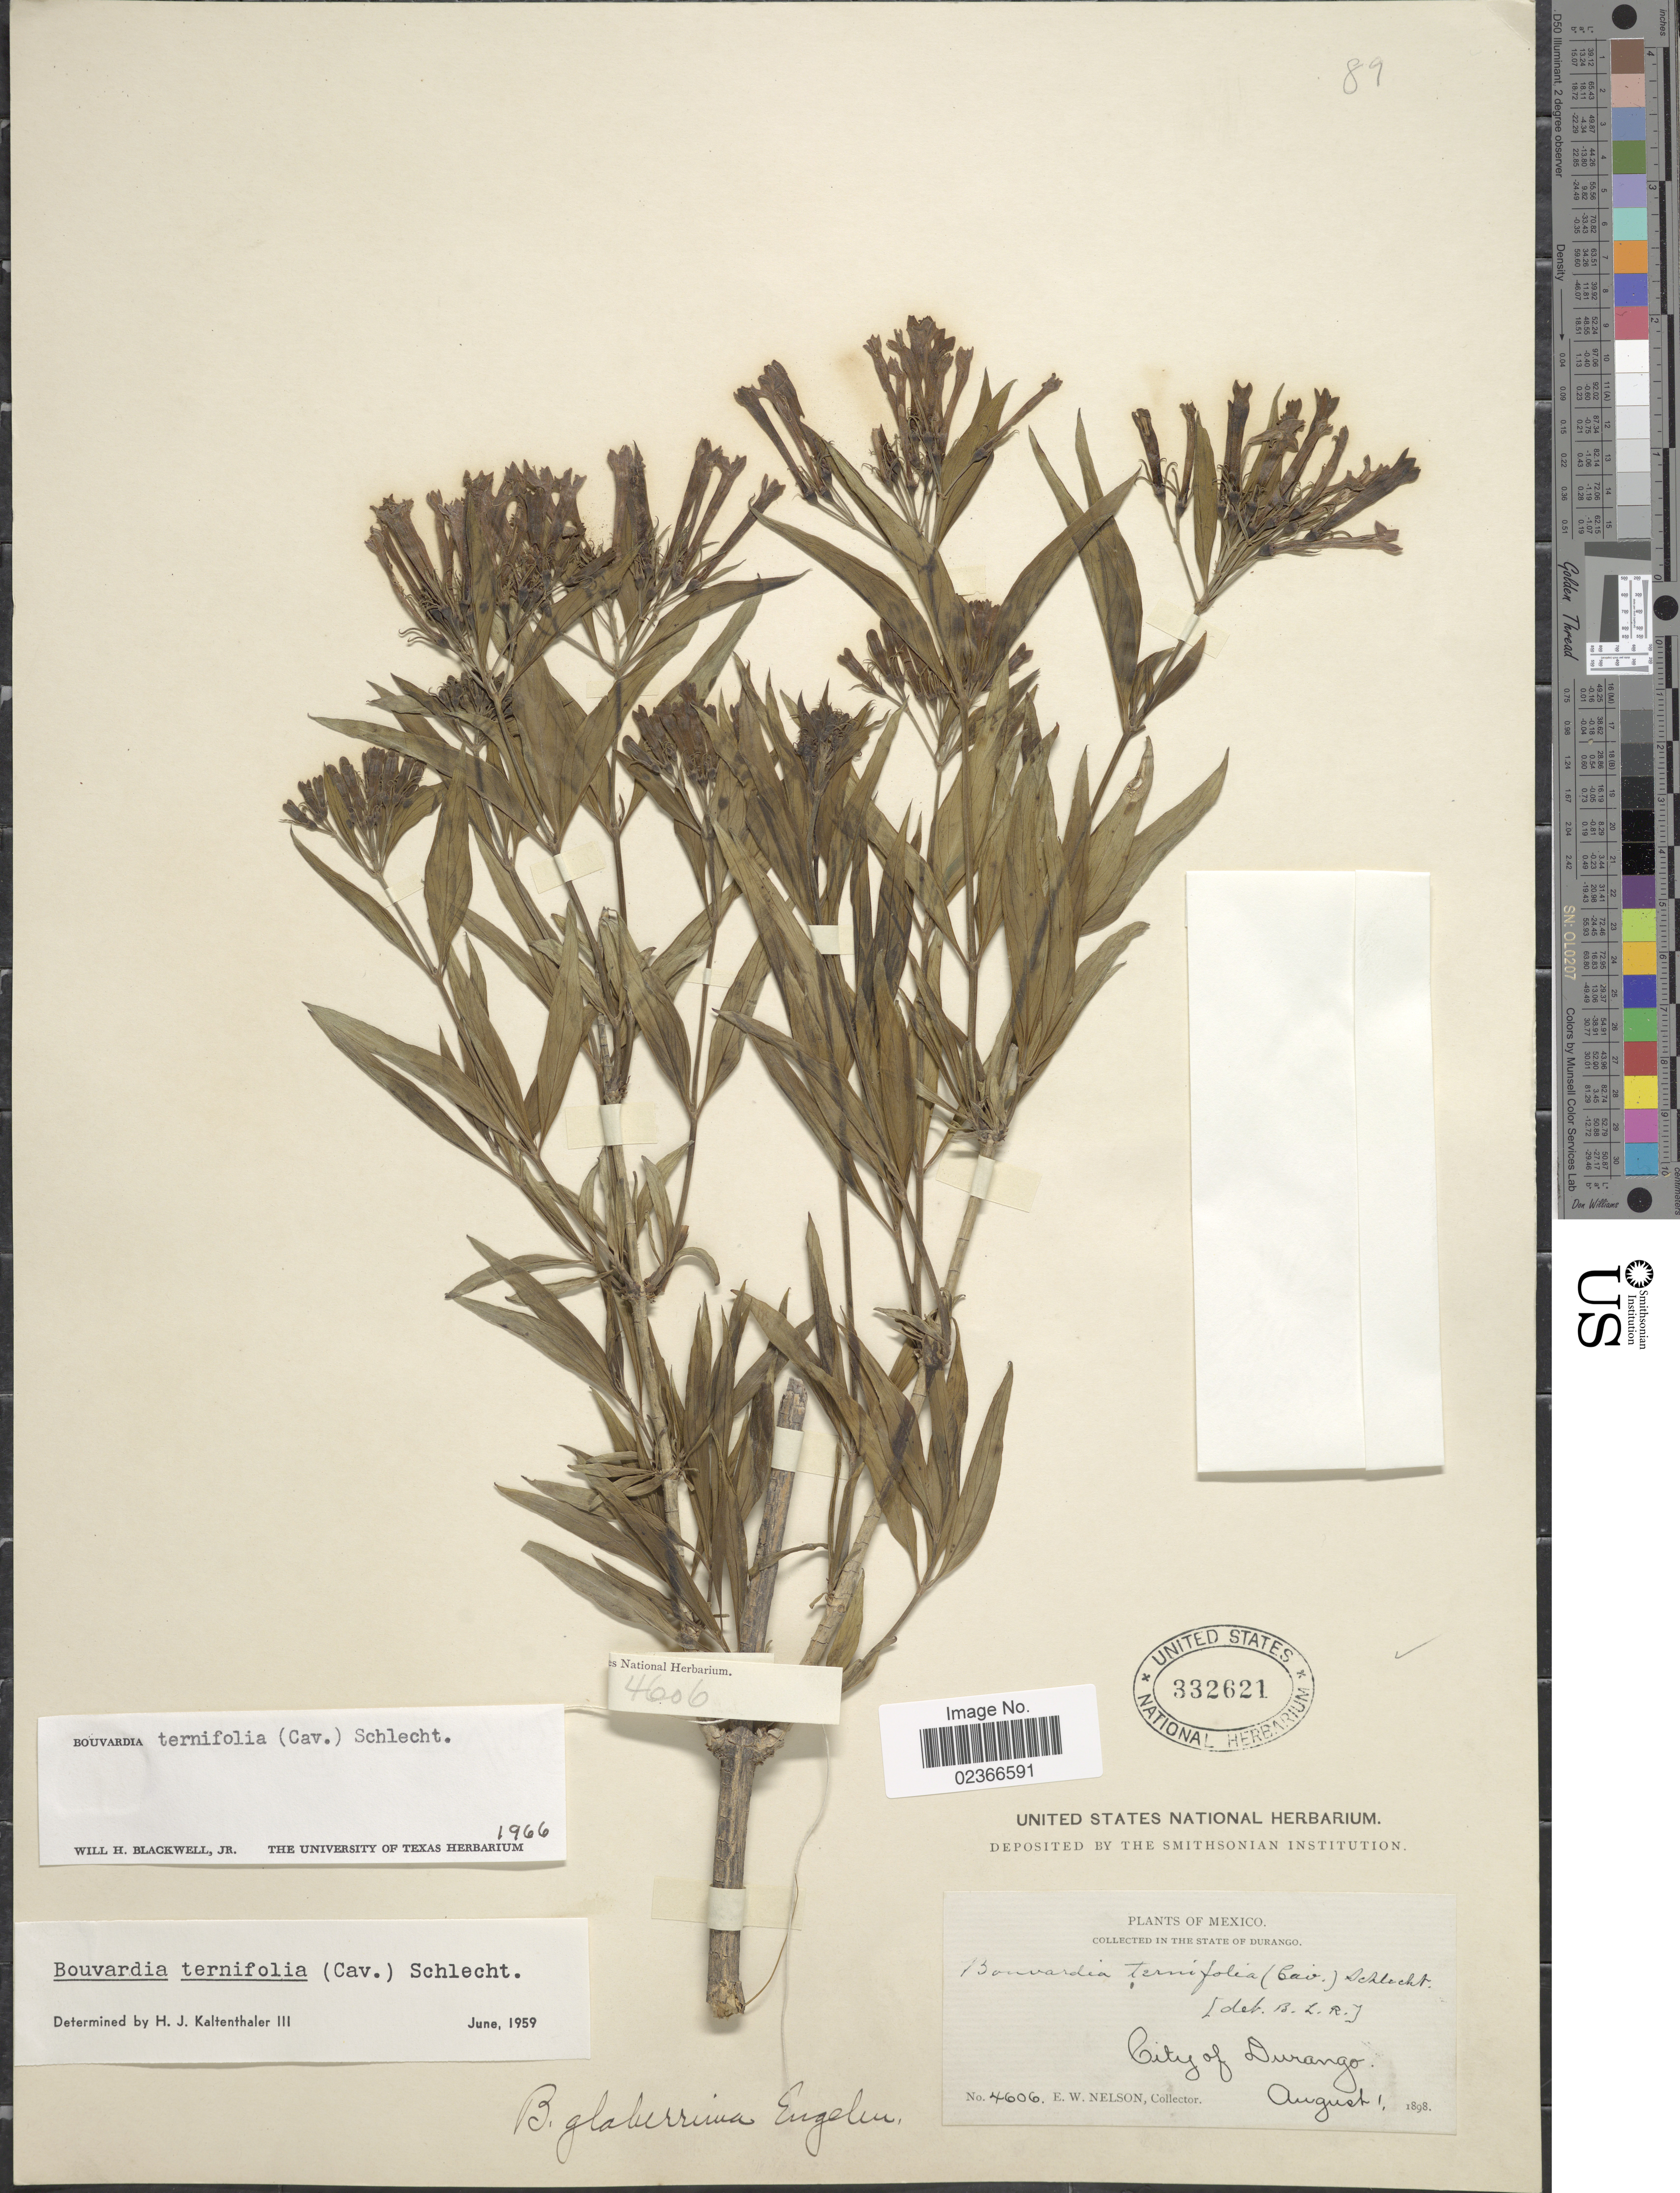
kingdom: Plantae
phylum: Tracheophyta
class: Magnoliopsida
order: Gentianales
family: Rubiaceae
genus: Bouvardia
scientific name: Bouvardia ternifolia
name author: (Cav.) Schltdl.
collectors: E. W. Nelson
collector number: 4606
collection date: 1898-08-01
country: Mexico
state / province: Durango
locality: City of Durango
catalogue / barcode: US 332621